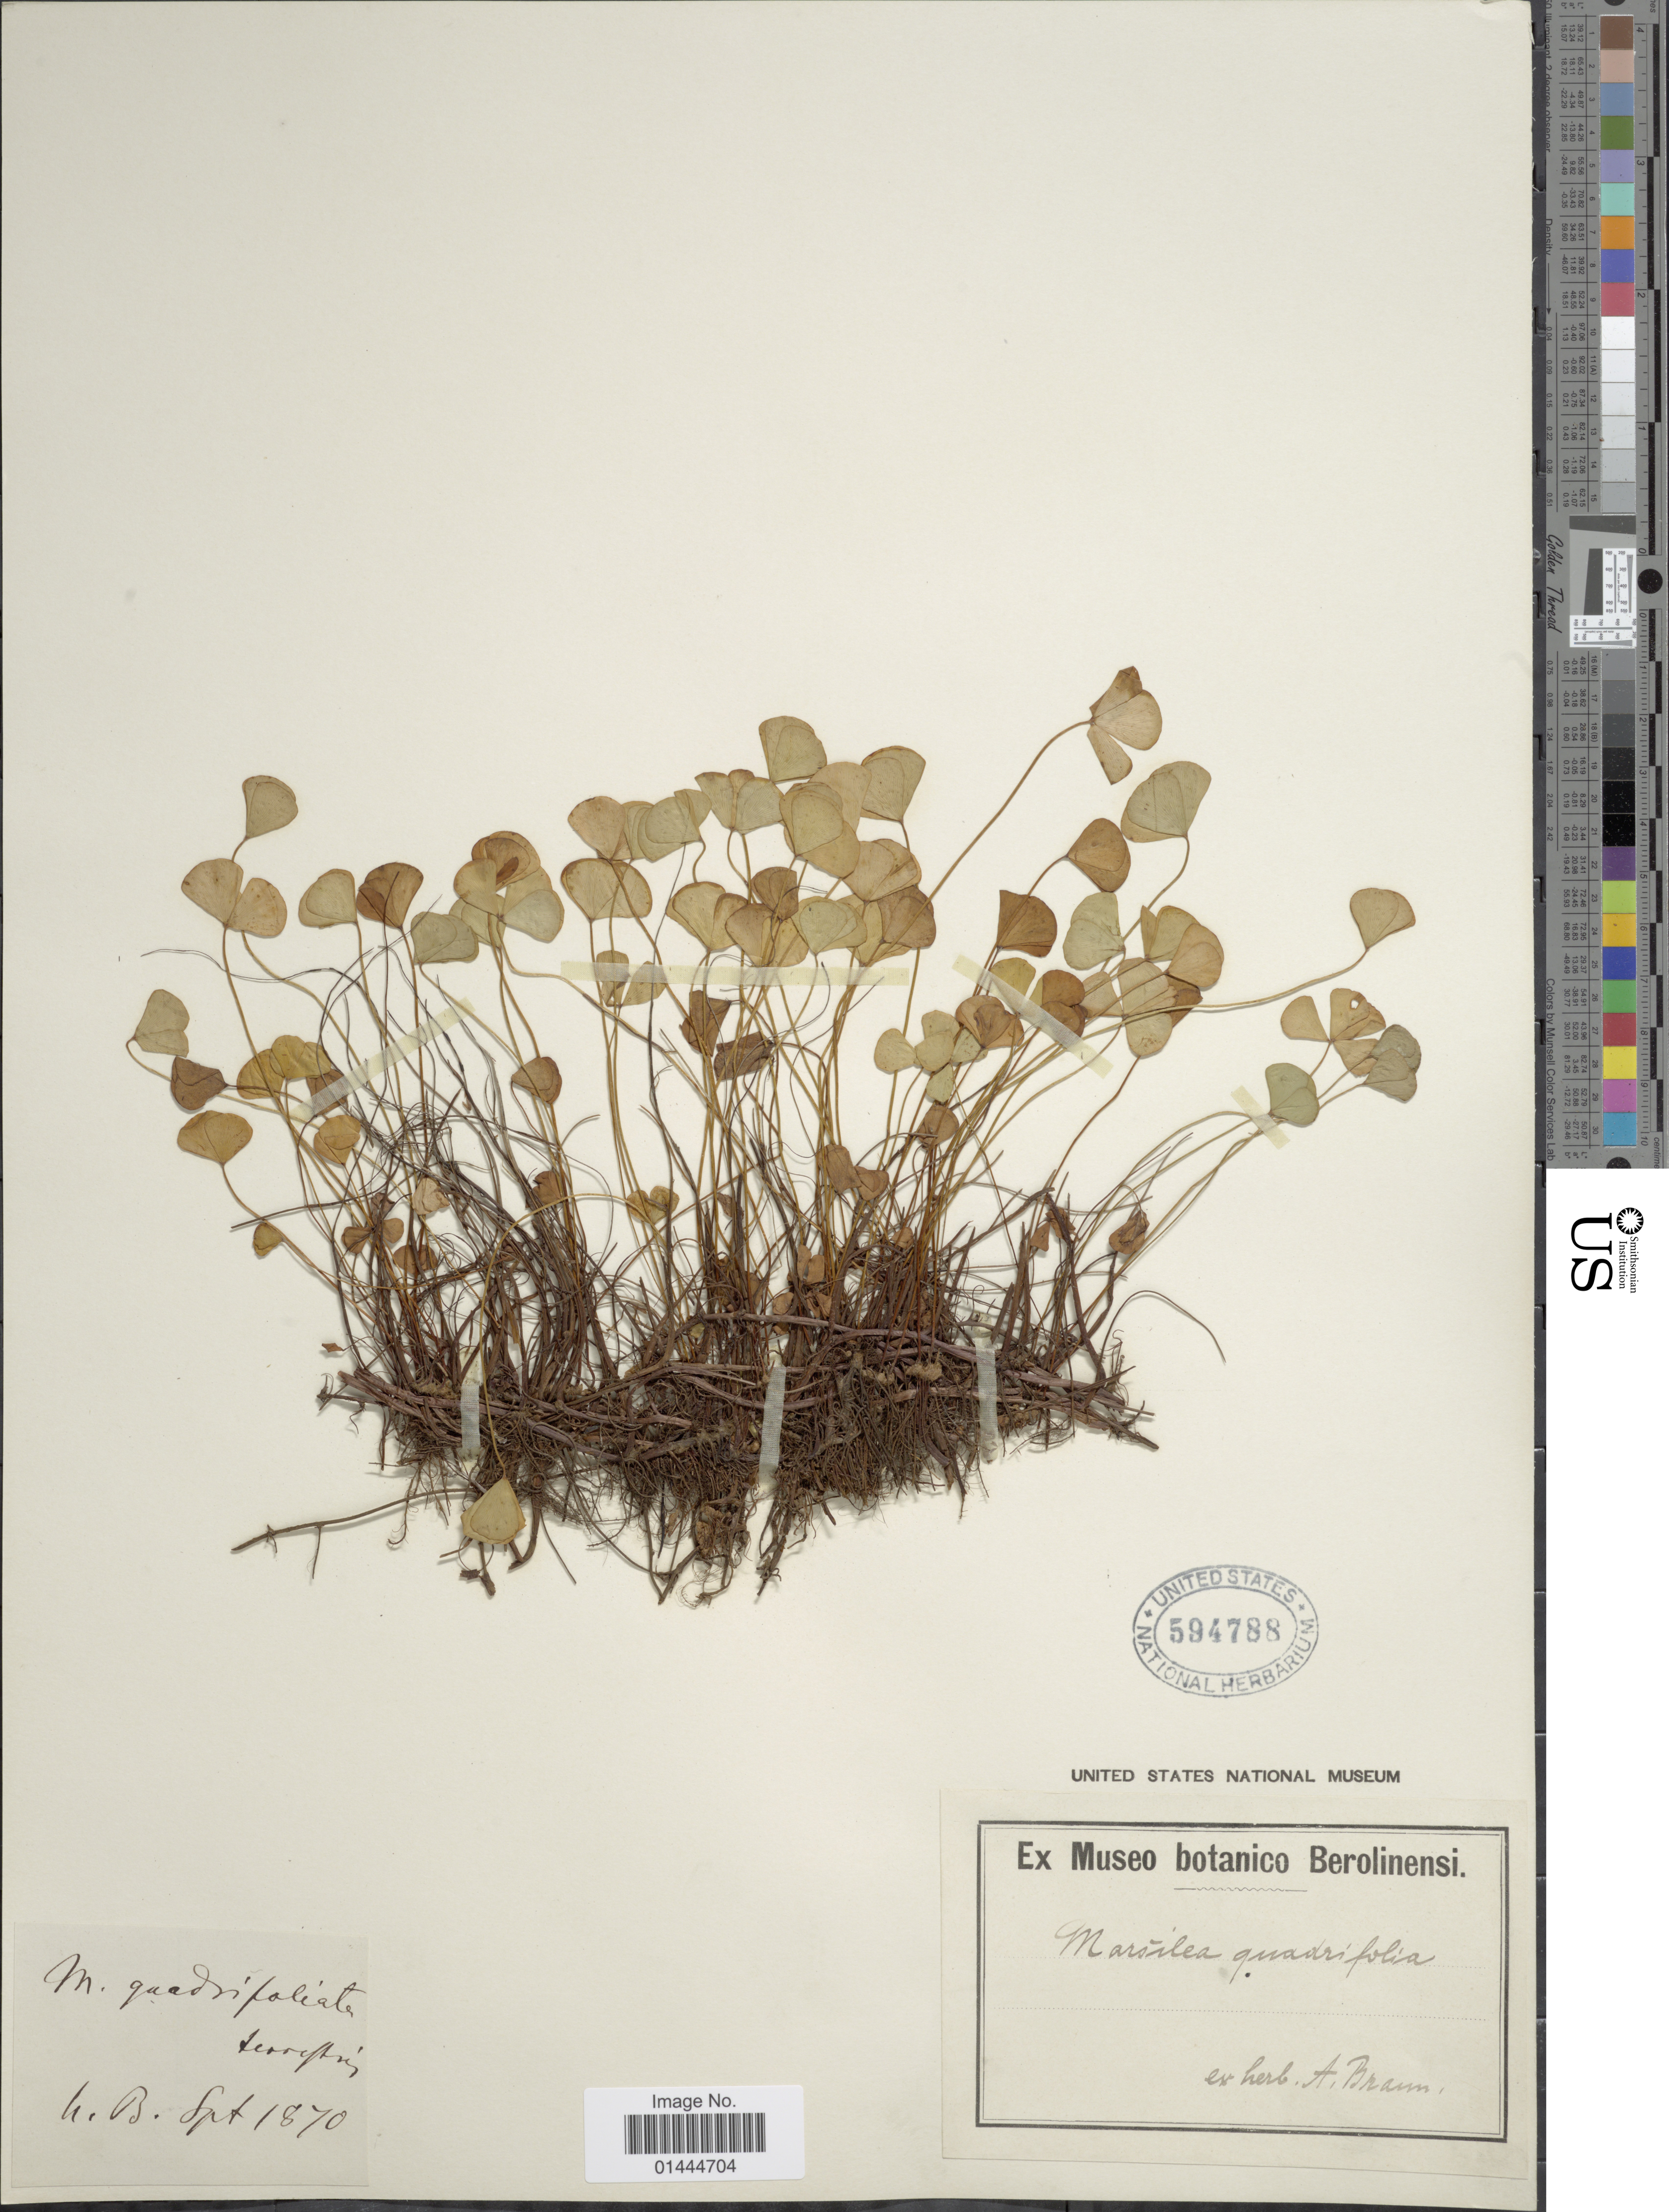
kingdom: Plantae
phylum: Tracheophyta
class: Polypodiopsida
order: Salviniales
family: Marsileaceae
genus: Marsilea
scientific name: Marsilea quadrifolia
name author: L.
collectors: ex herb. A. Braun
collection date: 1870-09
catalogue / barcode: US 594788